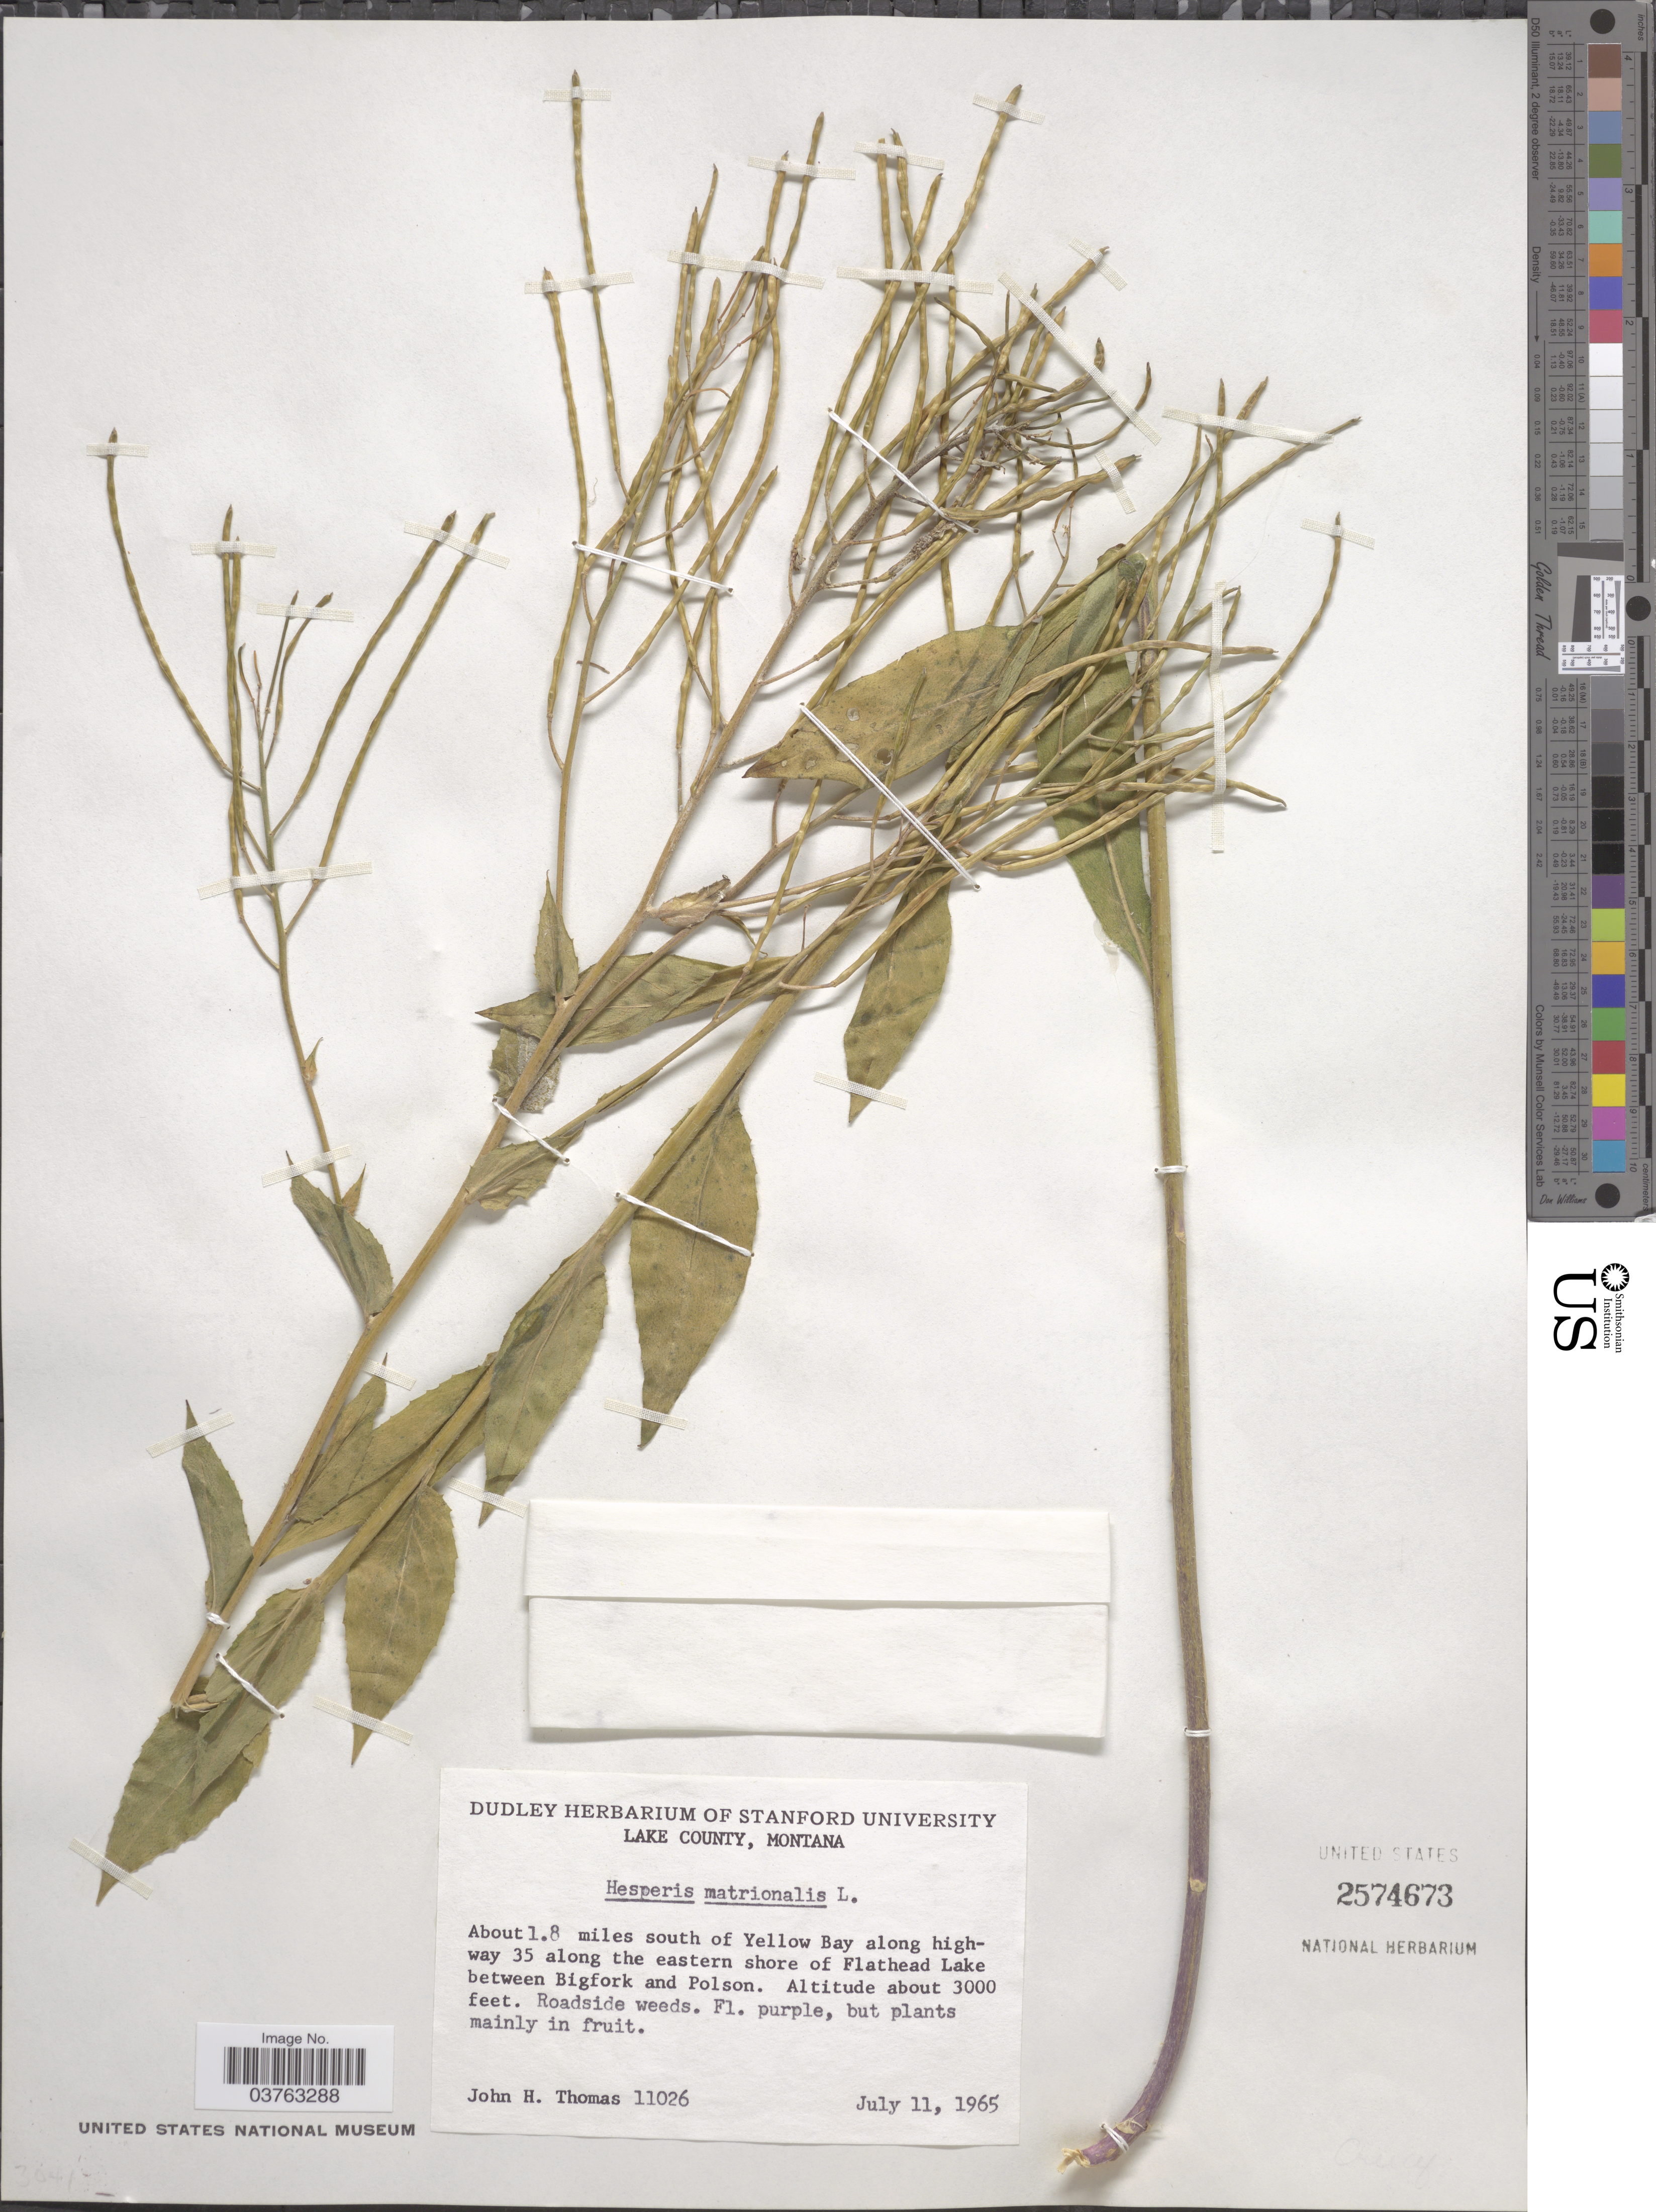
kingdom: Plantae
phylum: Tracheophyta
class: Magnoliopsida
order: Brassicales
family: Brassicaceae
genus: Hesperis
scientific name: Hesperis matronalis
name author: L.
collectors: J. H. Thomas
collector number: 11026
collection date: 1965-07-11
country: United States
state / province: Montana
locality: Lake County. About 1.8 miles south of Yellow Bay along highway 35 along the eastern shore of Flathead Lake between Bigfork and Polson.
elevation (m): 914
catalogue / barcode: US 2574673